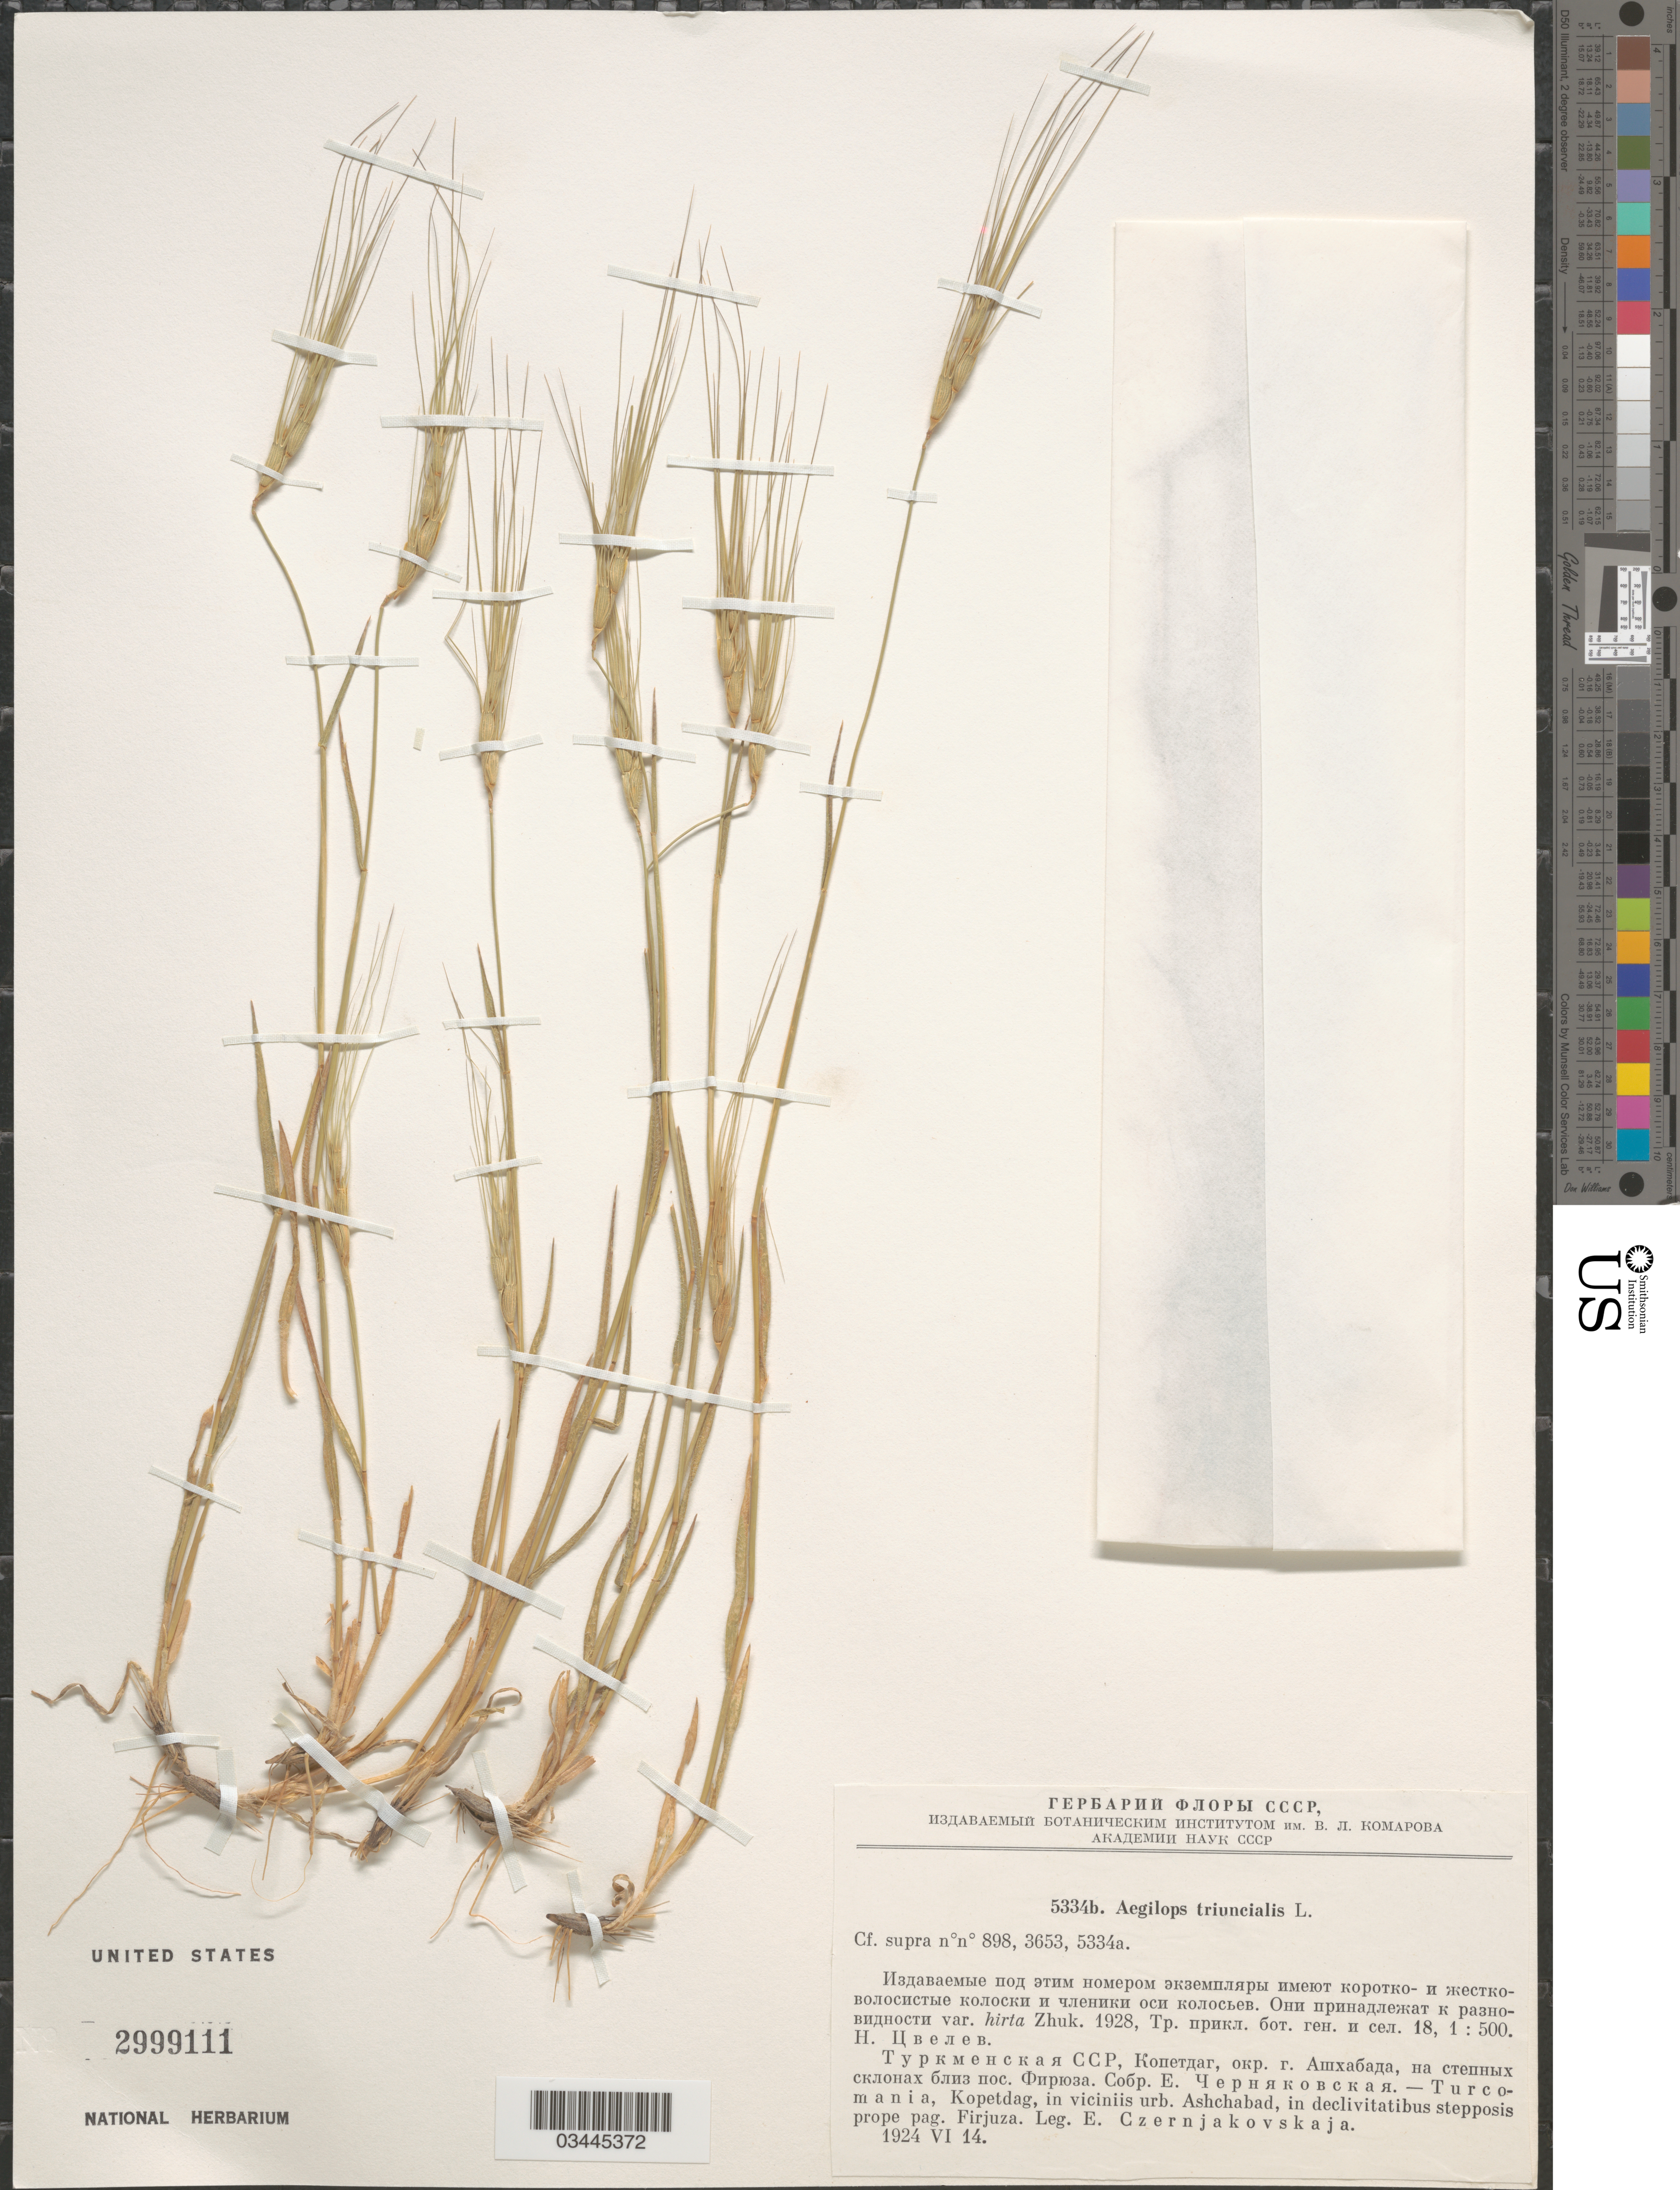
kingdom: Plantae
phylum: Tracheophyta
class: Liliopsida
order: Poales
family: Poaceae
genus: Aegilops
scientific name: Aegilops triuncialis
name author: L.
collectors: E. Czernjakovskaja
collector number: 5334b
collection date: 1924-06-14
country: Turkmenistan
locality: Turcomania, Kopetdag, in viciniis urb. Aschchabad, in declivitatibus stepposis prope pag. Firjuza.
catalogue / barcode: US 2999111